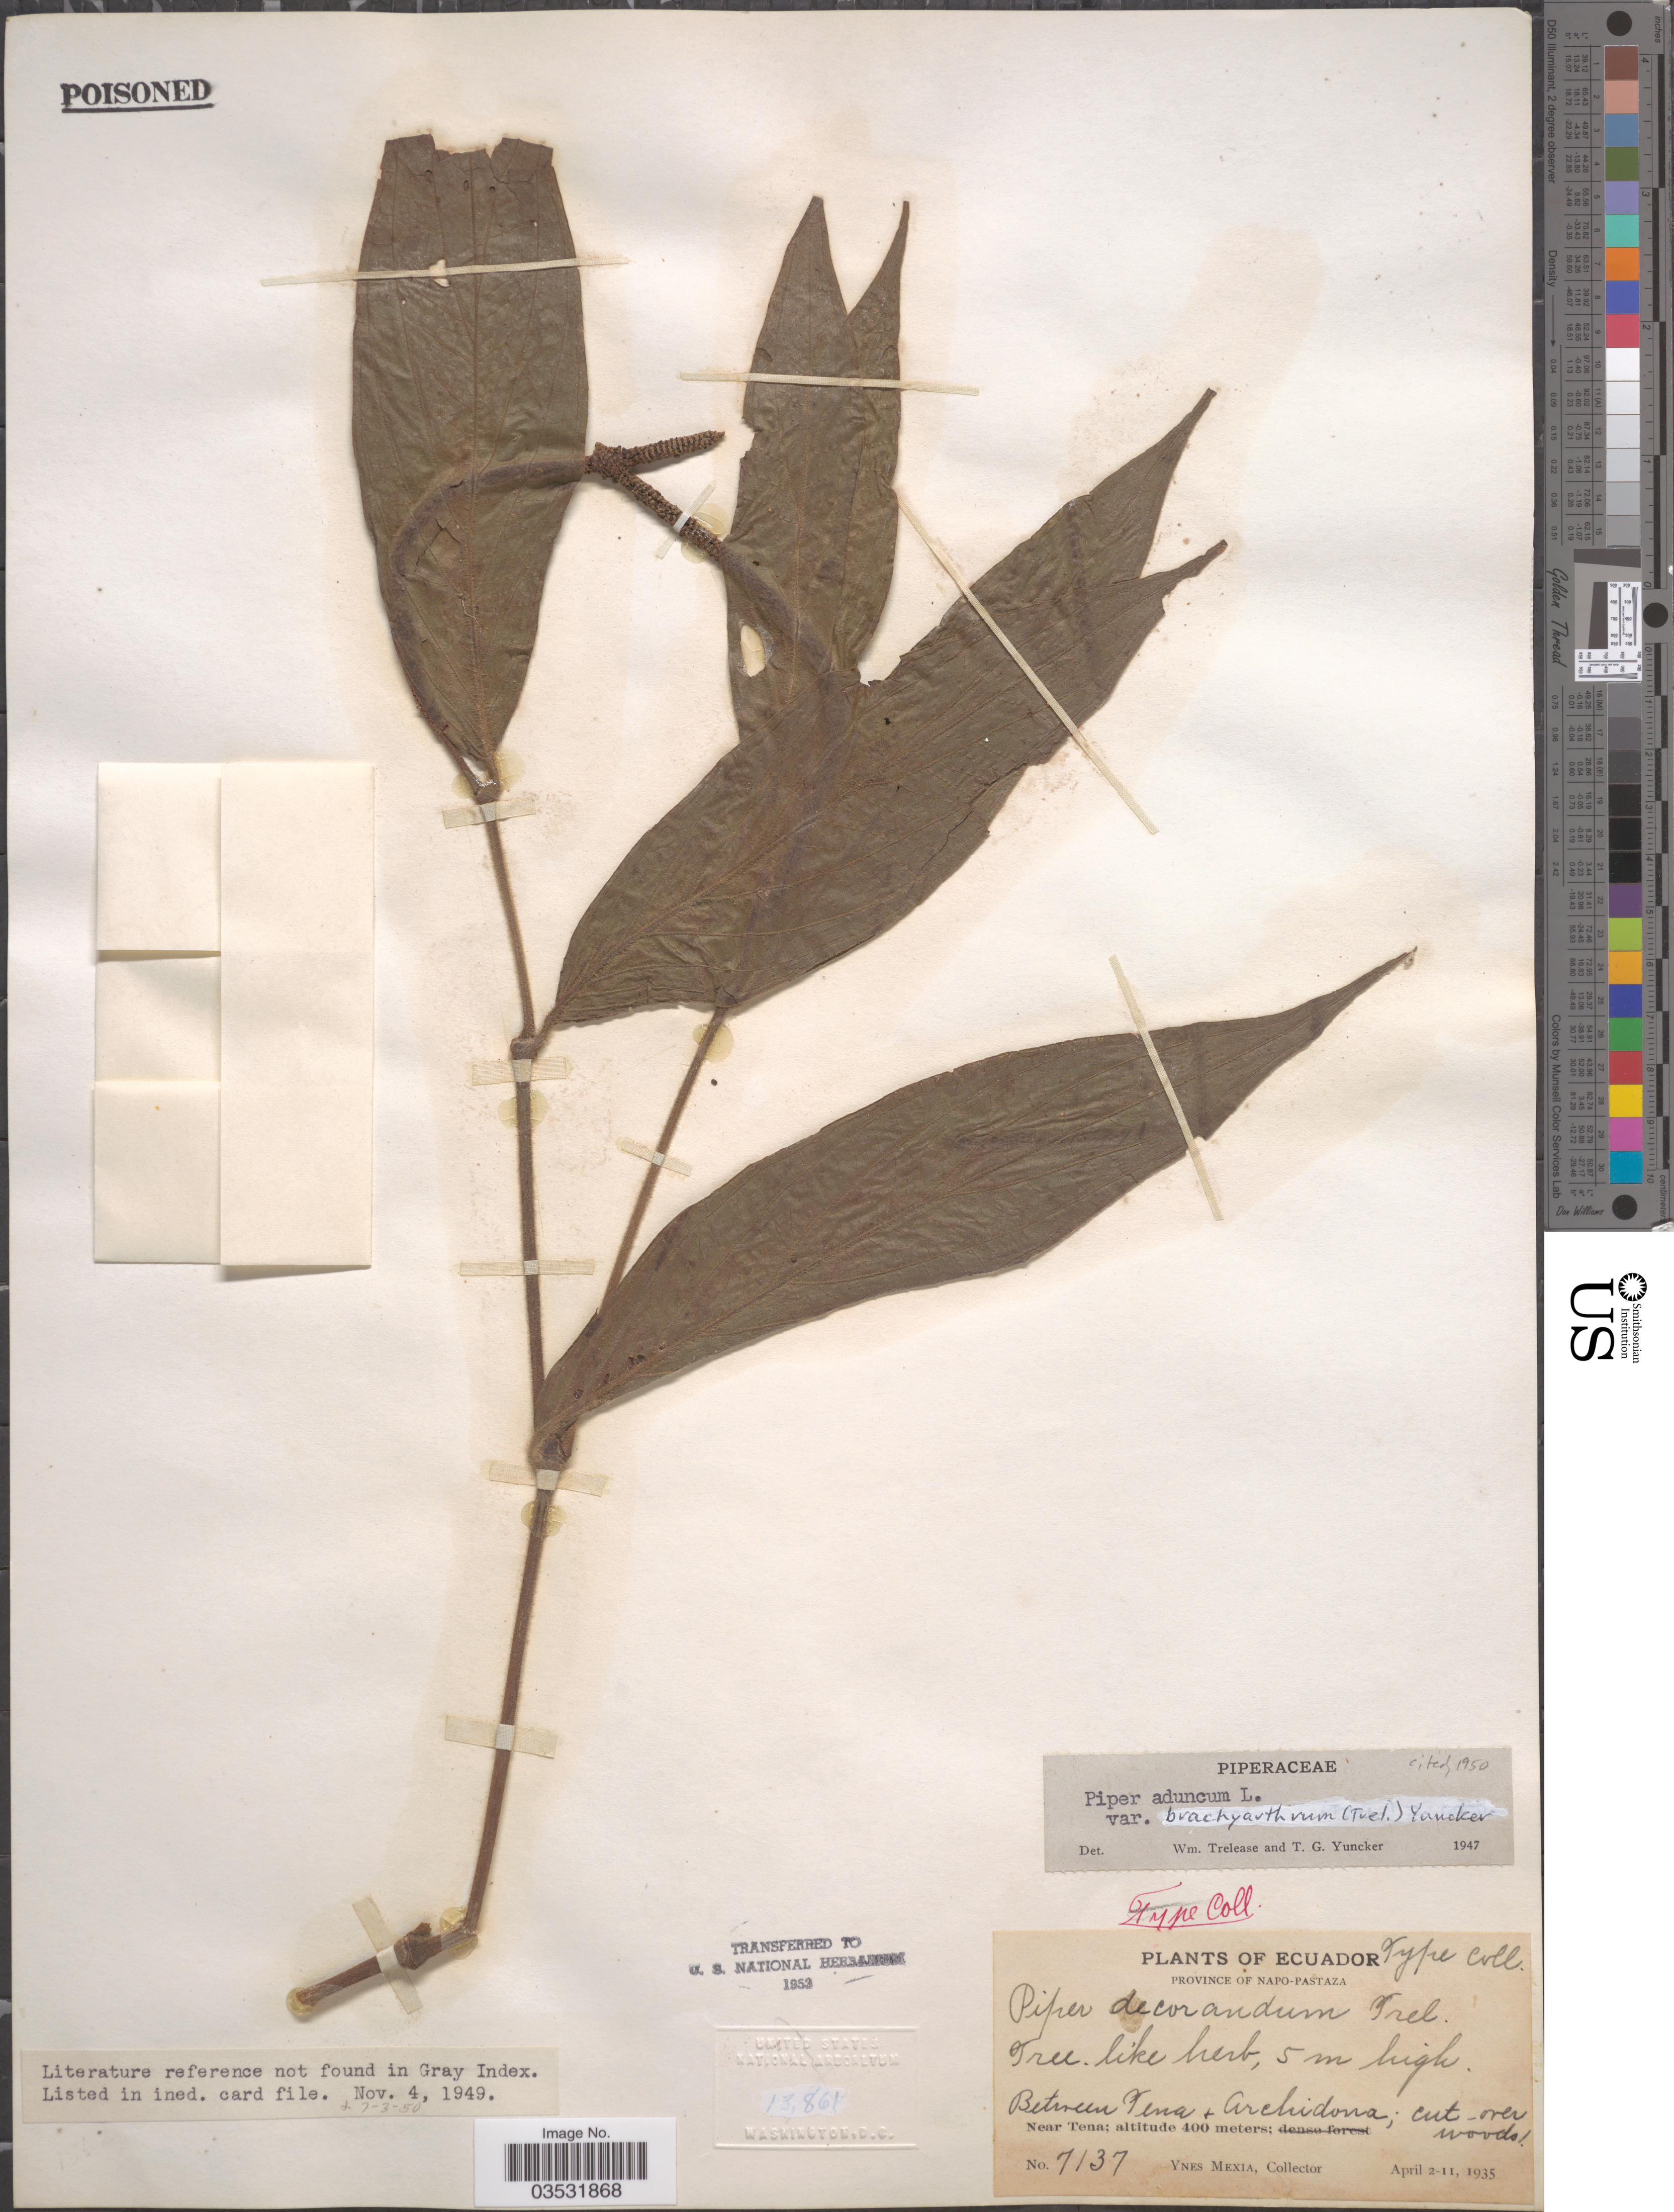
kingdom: Plantae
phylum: Tracheophyta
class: Magnoliopsida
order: Piperales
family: Piperaceae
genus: Piper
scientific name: Piper aduncum var. aduncum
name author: L.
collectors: Y. Mexia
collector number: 7137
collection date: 1935-04-02/1935-04-11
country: Ecuador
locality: Province of Napo-Pastaza. Between Tena & Archidona. Near Tena.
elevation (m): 400